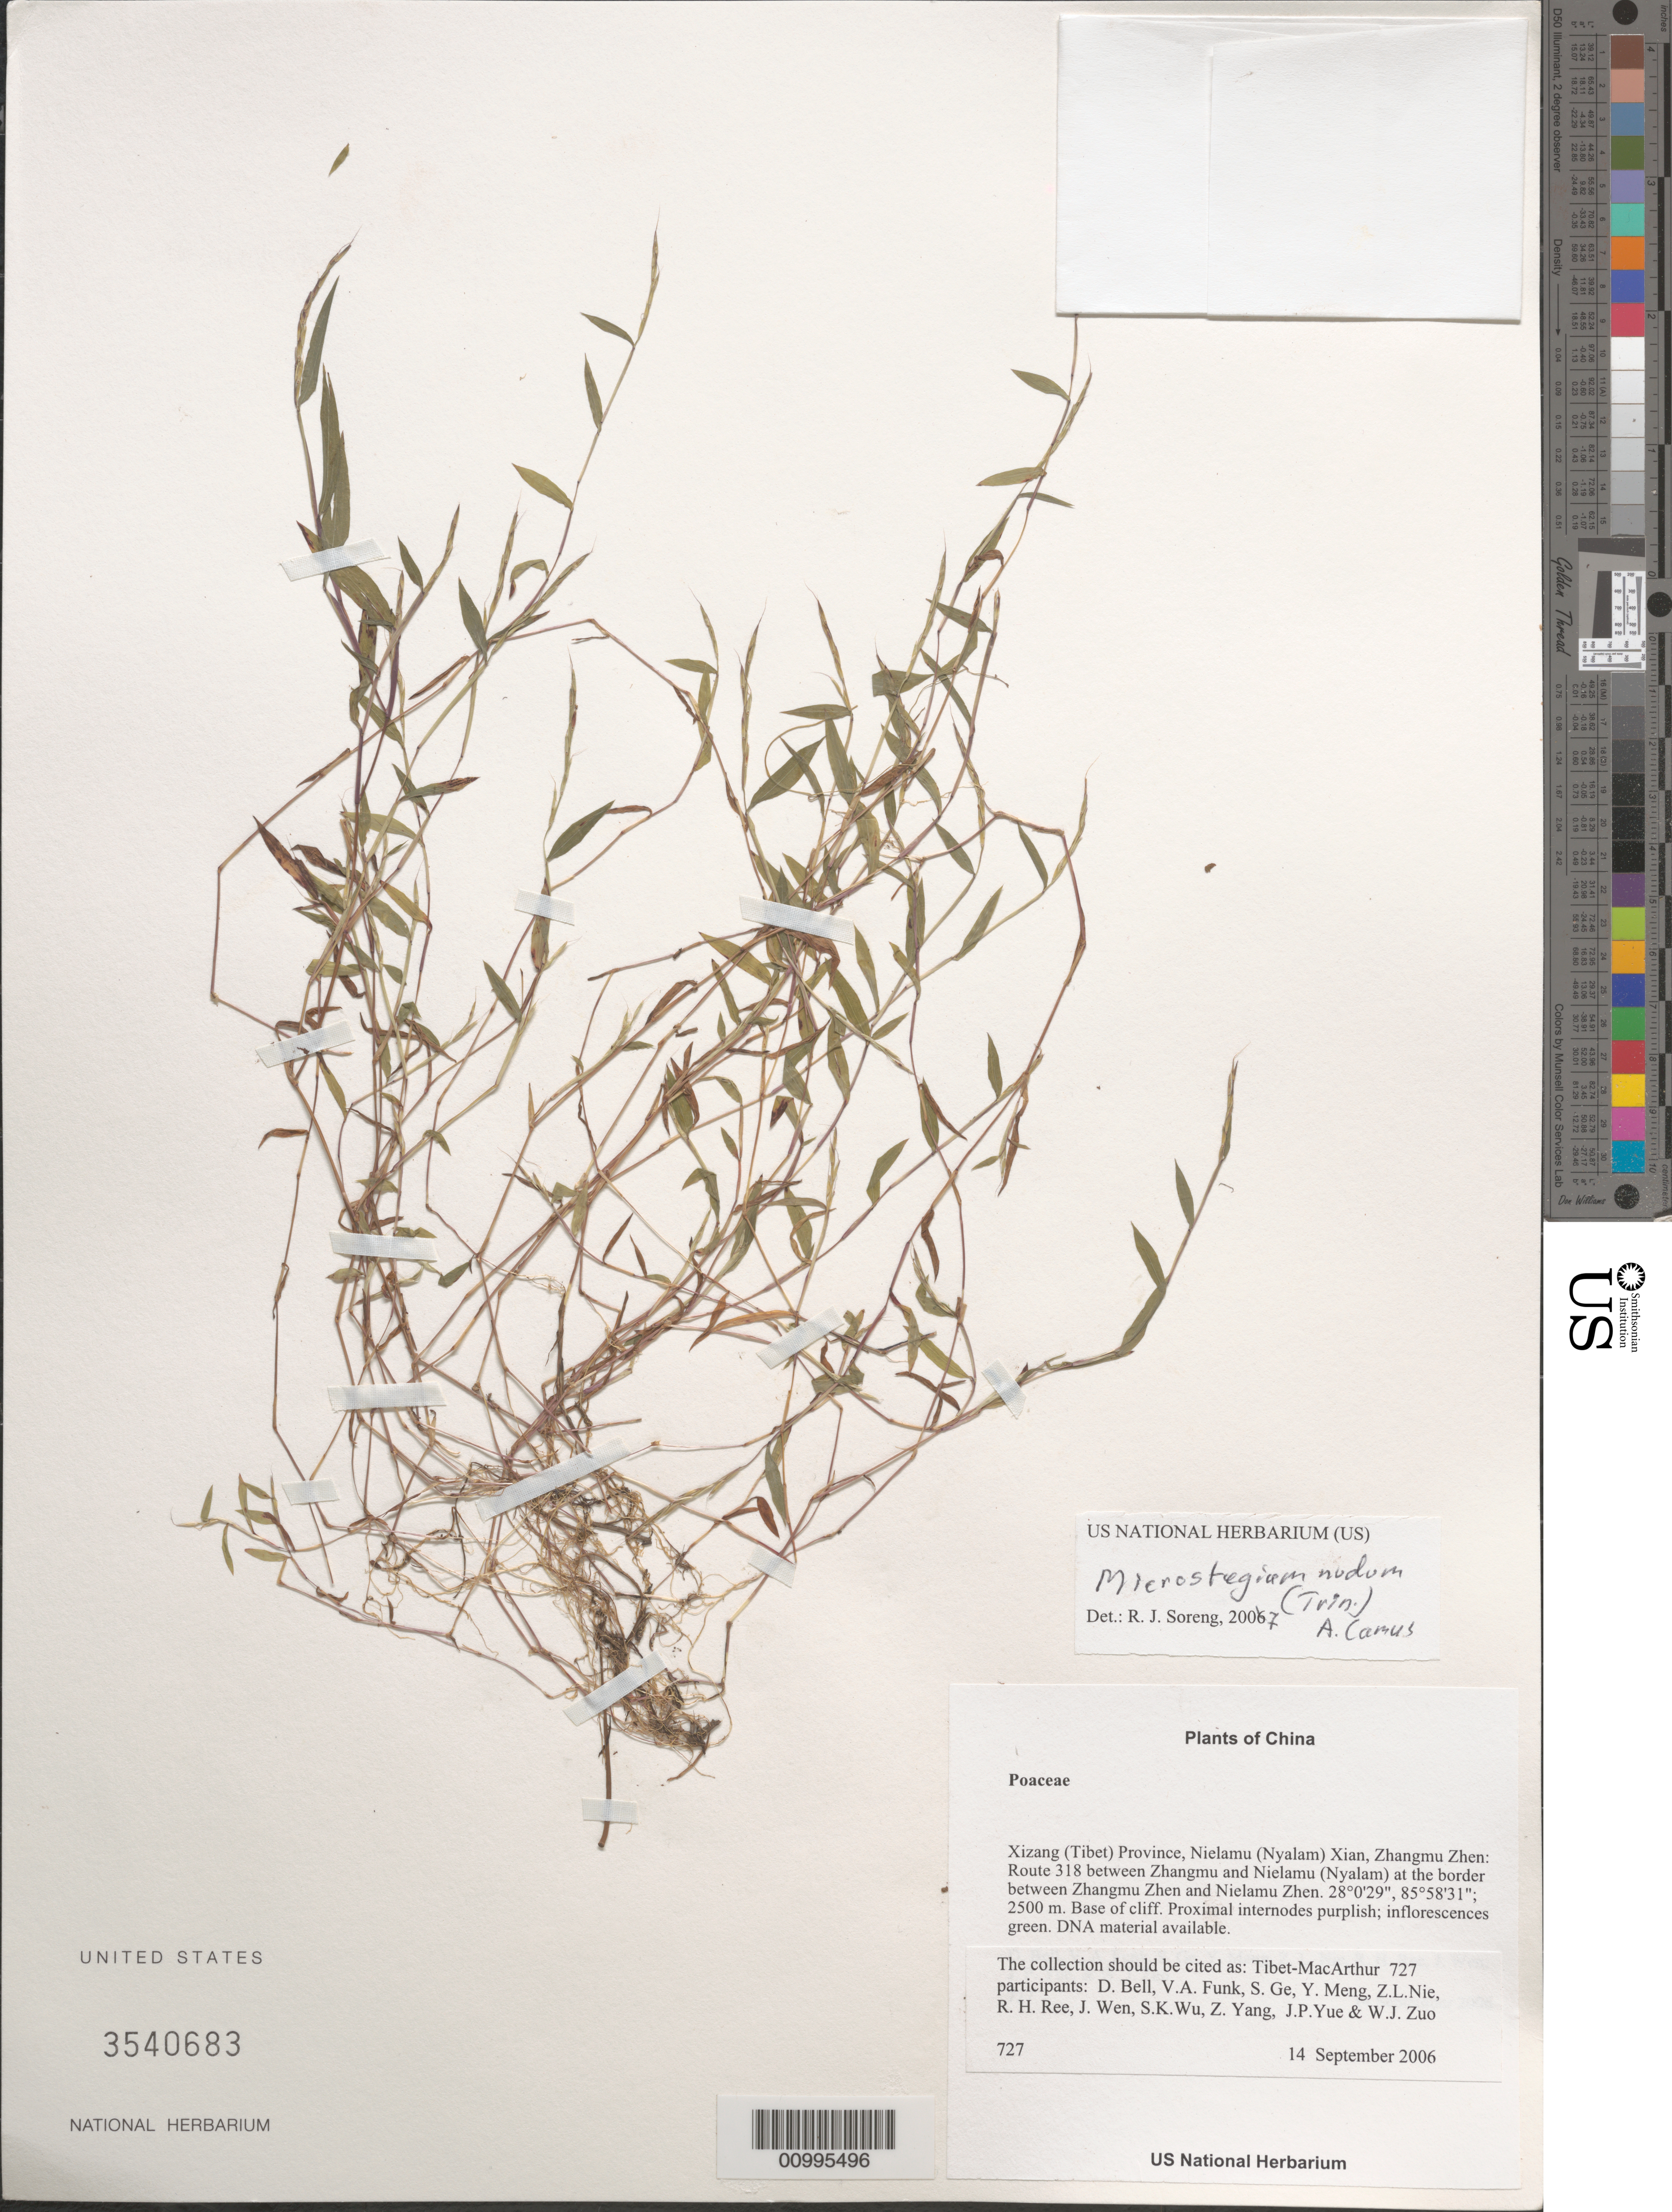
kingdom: Plantae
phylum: Tracheophyta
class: Liliopsida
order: Poales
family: Poaceae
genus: Microstegium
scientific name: Microstegium nudum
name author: (Trin.) A. Camus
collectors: Tibet-MacArthur, D. A. Bell, V. Funk, S. Ge, Y. Meng, Z. Nie, R. Ree, J. Wen, J. Yue & W. Zuo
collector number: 727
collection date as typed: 14 Sep 2006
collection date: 2006-09-14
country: China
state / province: Xizang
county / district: Nielamu (Nyalam) Xian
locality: Nielamu Zhen. Route 318 between Zhangmu and Nielamu (Nyalam) at the border between Zhangmu Zhen and Nielamu Zhen.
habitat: Base of wet cliff, steep rocky slopes with Alnus semicordata, and disturbed roadside. Base of cliff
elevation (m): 2500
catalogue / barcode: US 3540683